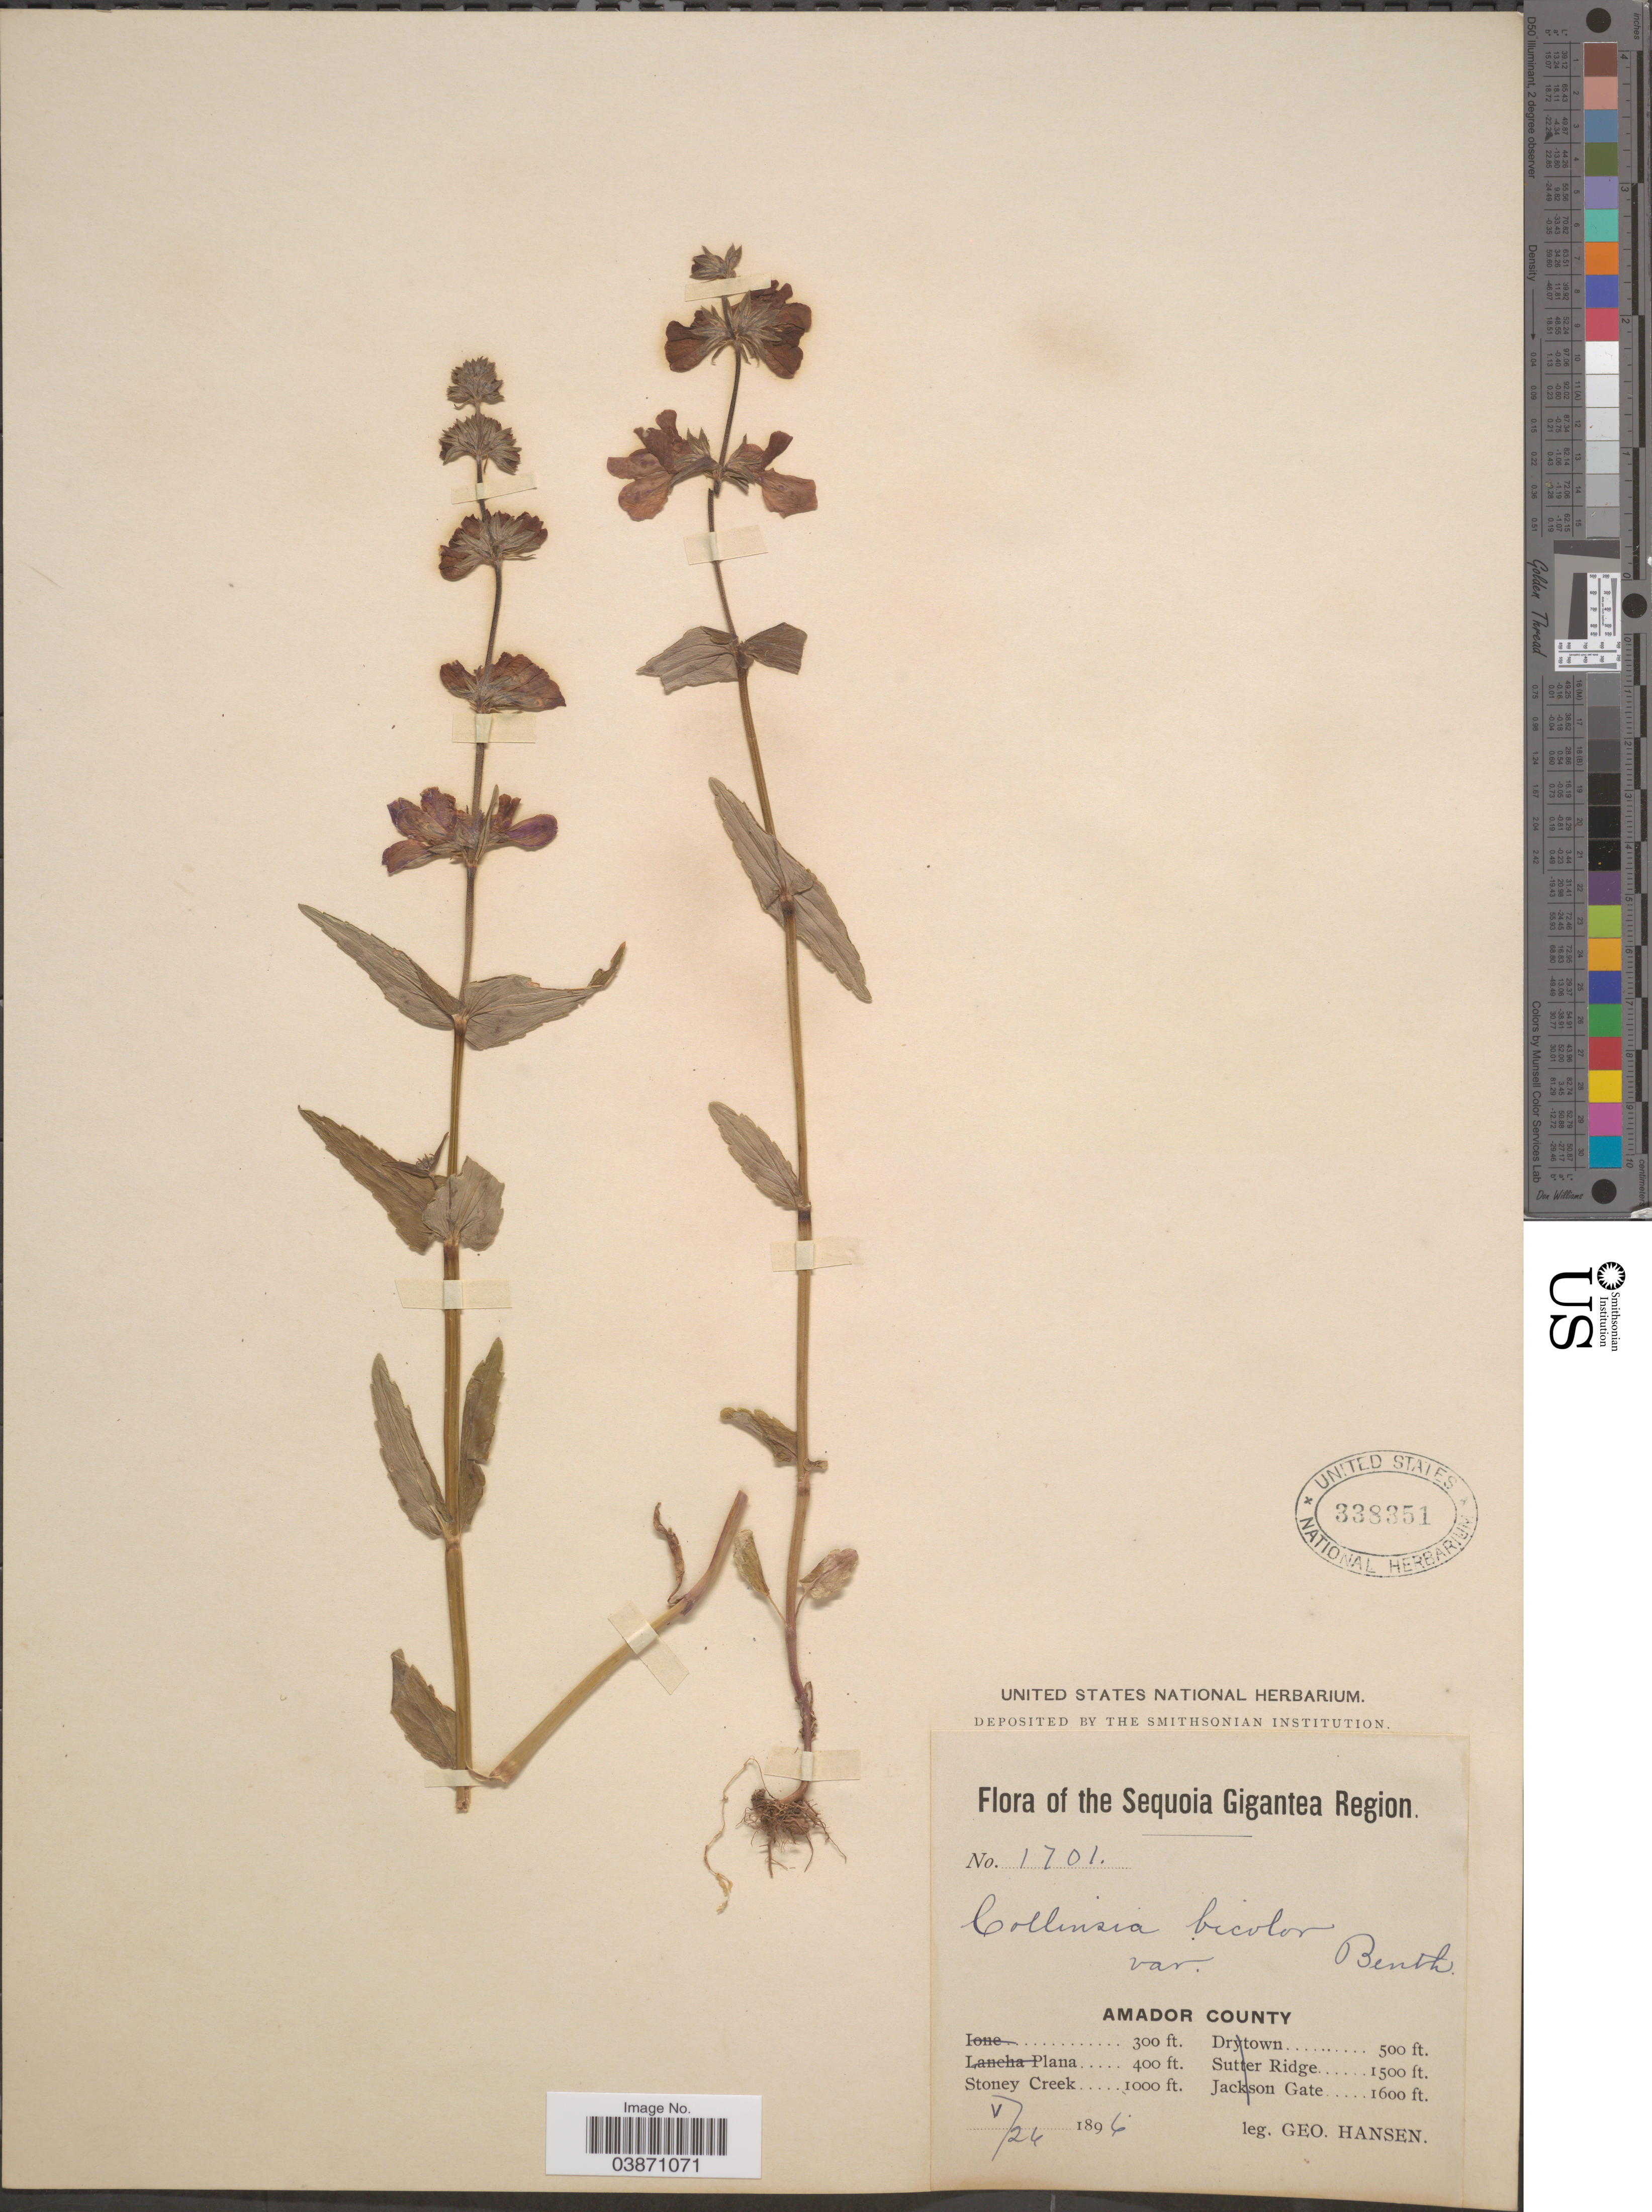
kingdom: Plantae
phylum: Tracheophyta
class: Magnoliopsida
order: Lamiales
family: Plantaginaceae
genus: Collinsia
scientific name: Collinsia bicolor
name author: Raf.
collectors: G. Hansen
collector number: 1701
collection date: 1896-05-24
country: United States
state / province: California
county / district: Amador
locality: Sequoia Gigantea Region. Amador County. Stoney Creek.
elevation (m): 305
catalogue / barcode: US 338351